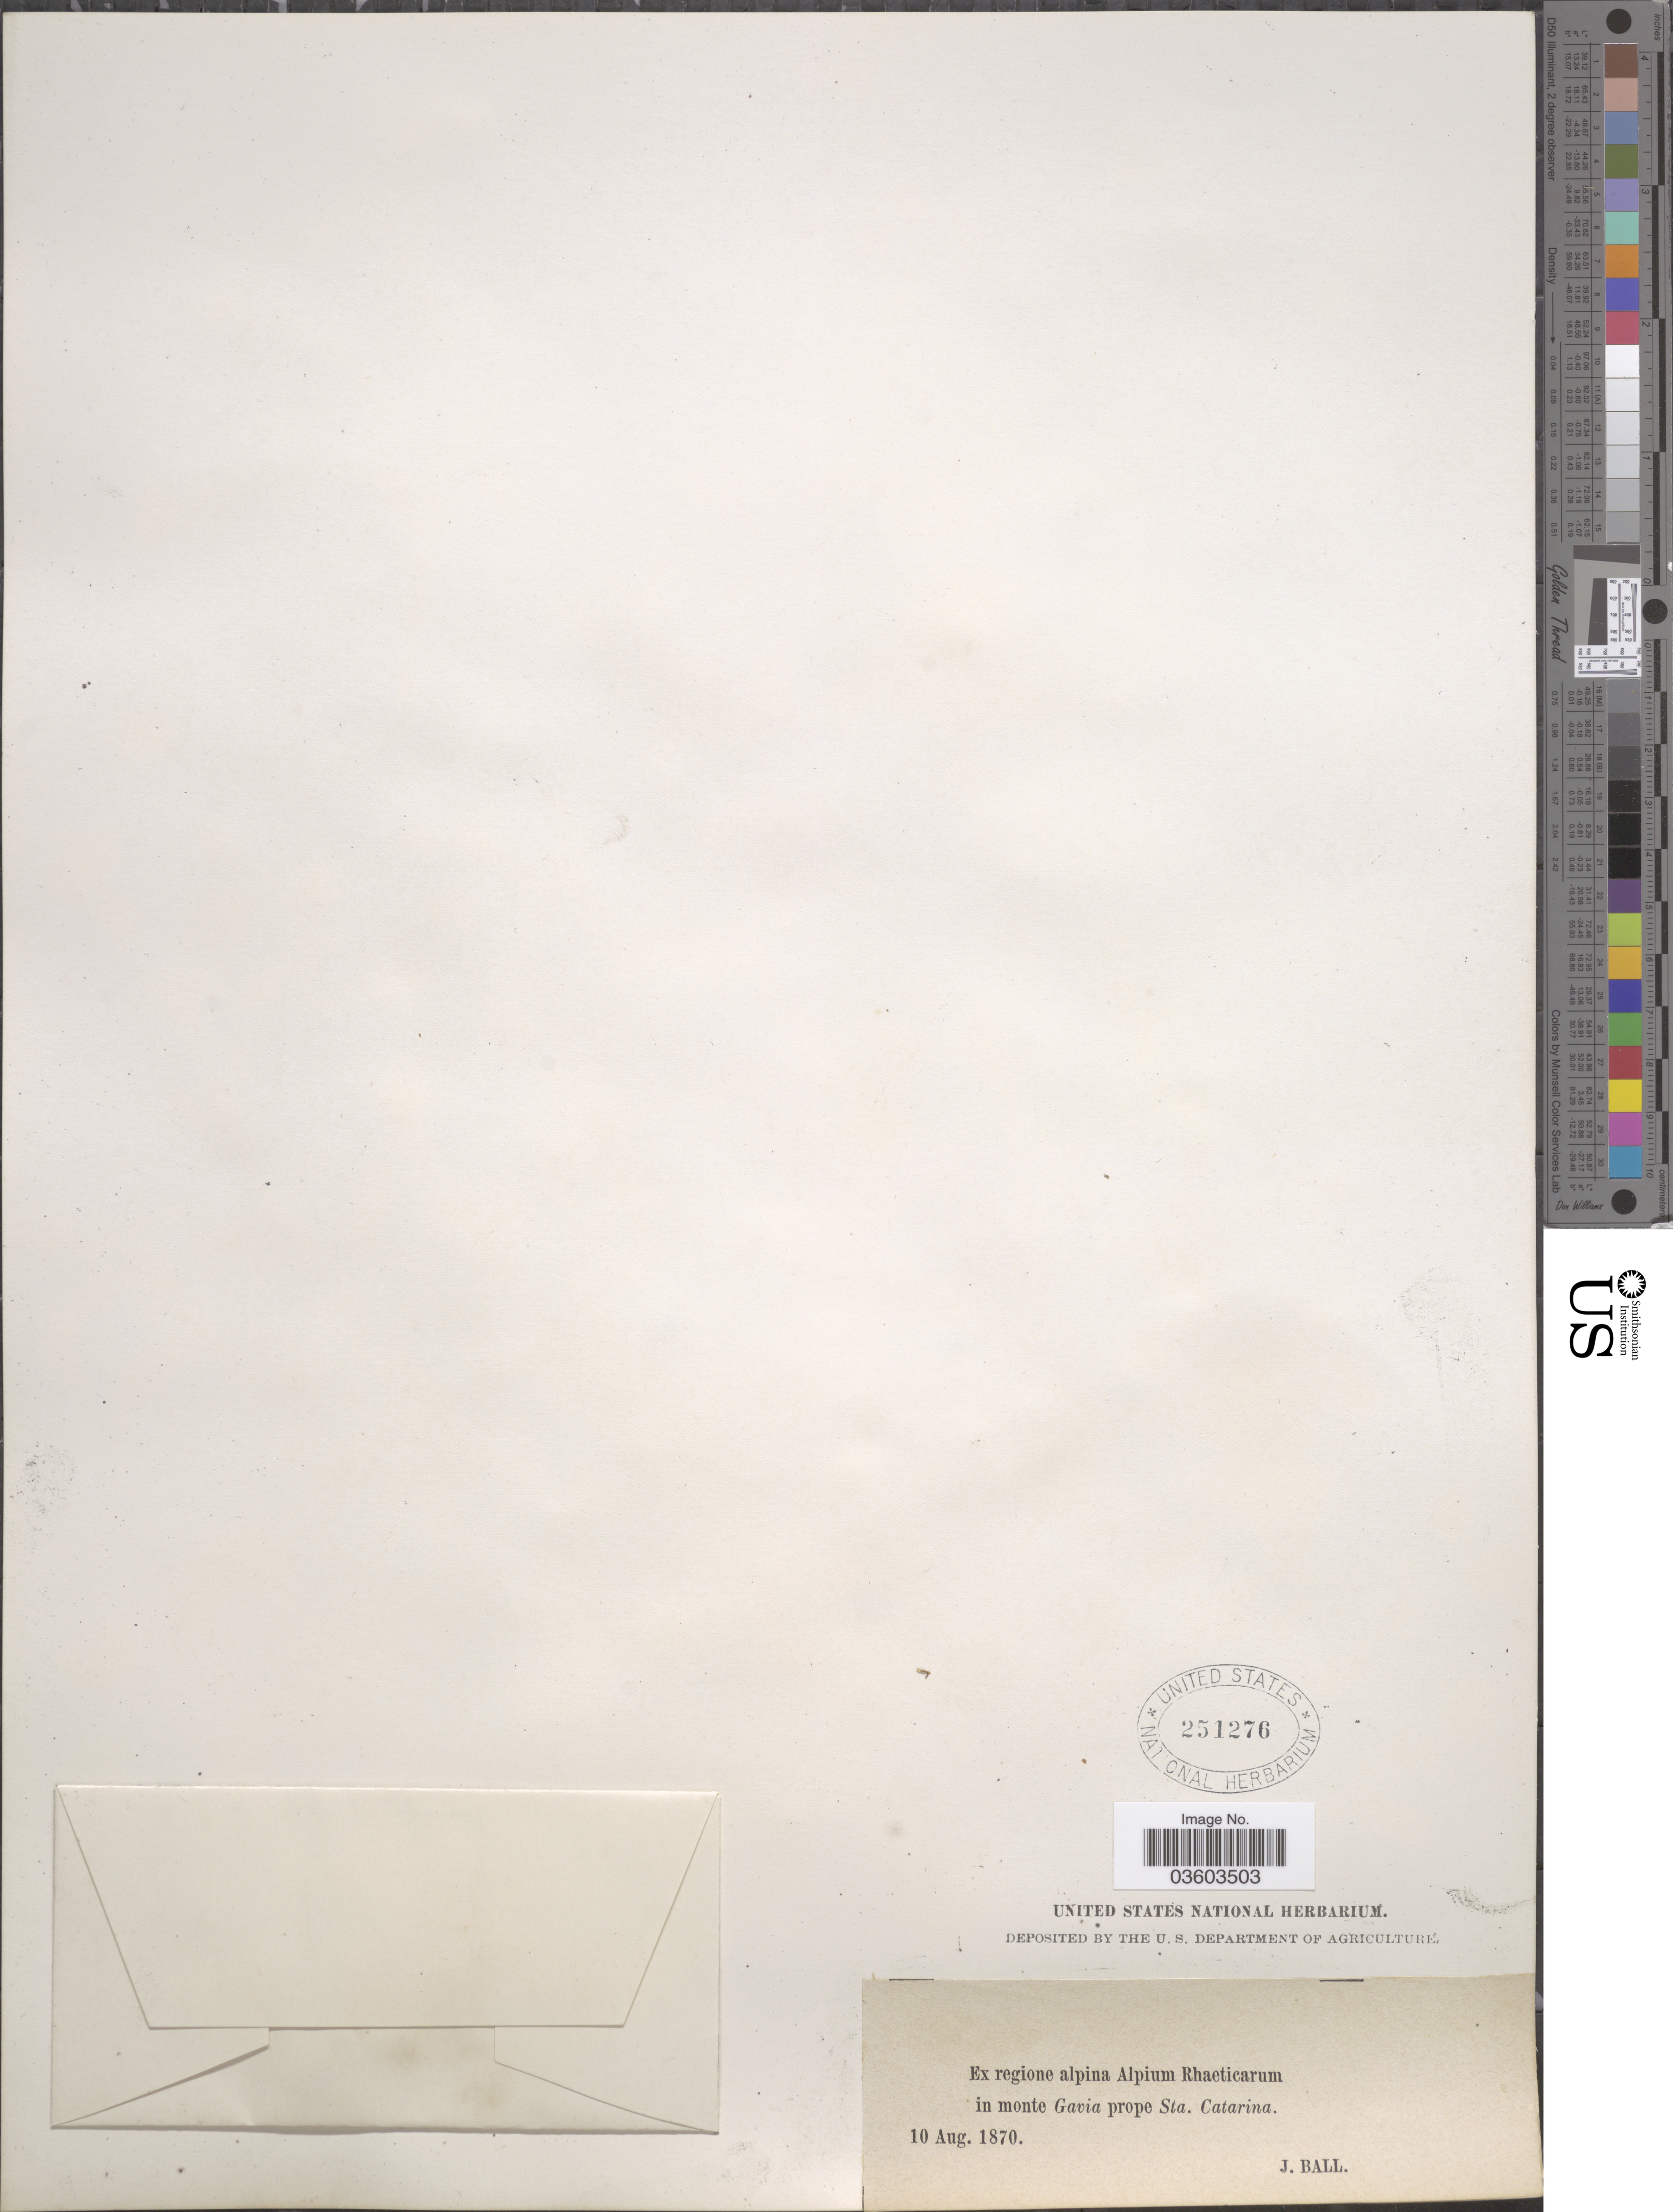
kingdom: Plantae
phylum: Tracheophyta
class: Magnoliopsida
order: Caryophyllales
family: Caryophyllaceae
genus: Cerastium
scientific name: Cerastium sp.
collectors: J. Ball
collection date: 1870-08-10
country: Italy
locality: Ex regione alpina Alpium Rhaeticarum in monte Gavia prope Sta. Catarina.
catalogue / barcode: US 251276